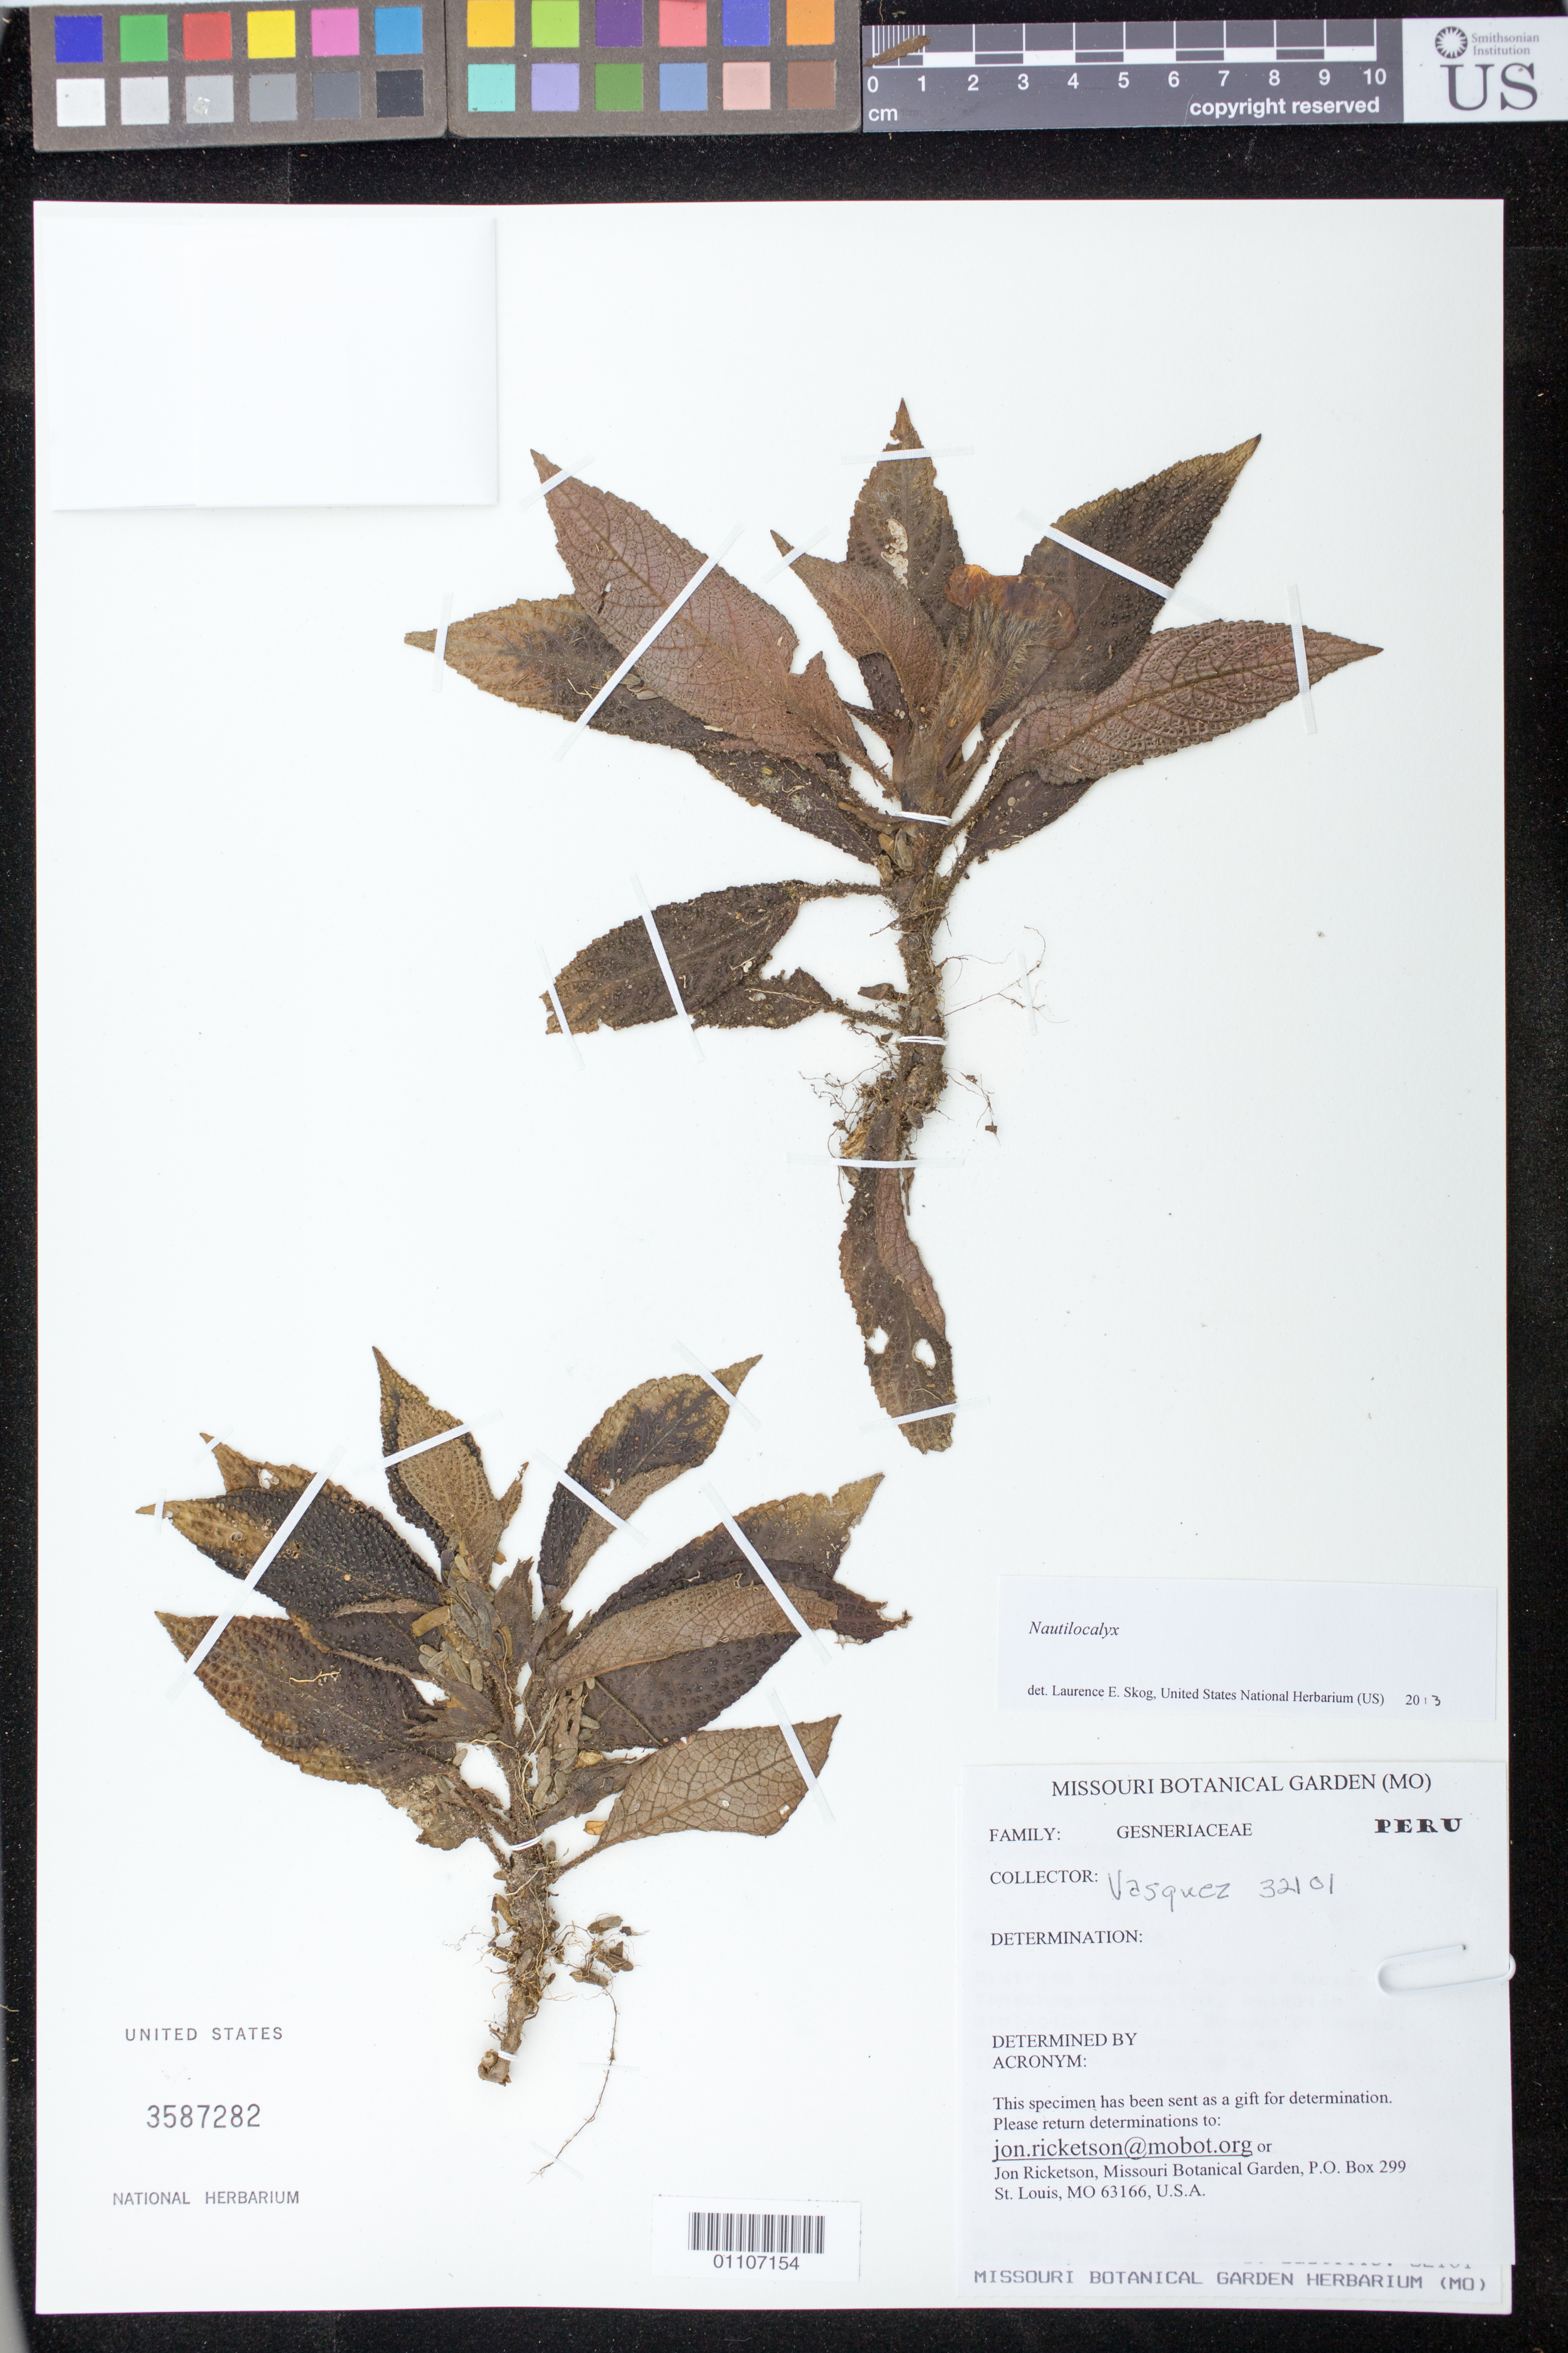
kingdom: Plantae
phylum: Tracheophyta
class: Magnoliopsida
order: Lamiales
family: Gesneriaceae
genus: Nautilocalyx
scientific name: Nautilocalyx sp.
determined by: Skog, Laurence E.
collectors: R. Vasquez, A. Monteagudo, A. Peña, V. Flores & G. Castillo C.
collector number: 32101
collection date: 2007-03-10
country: Peru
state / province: Pasco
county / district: Oxapampa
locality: Parque Nacional Yanachag-Chemillen, estacion biologica Paujil. Palcazu Dist.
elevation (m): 400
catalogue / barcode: US 3587282